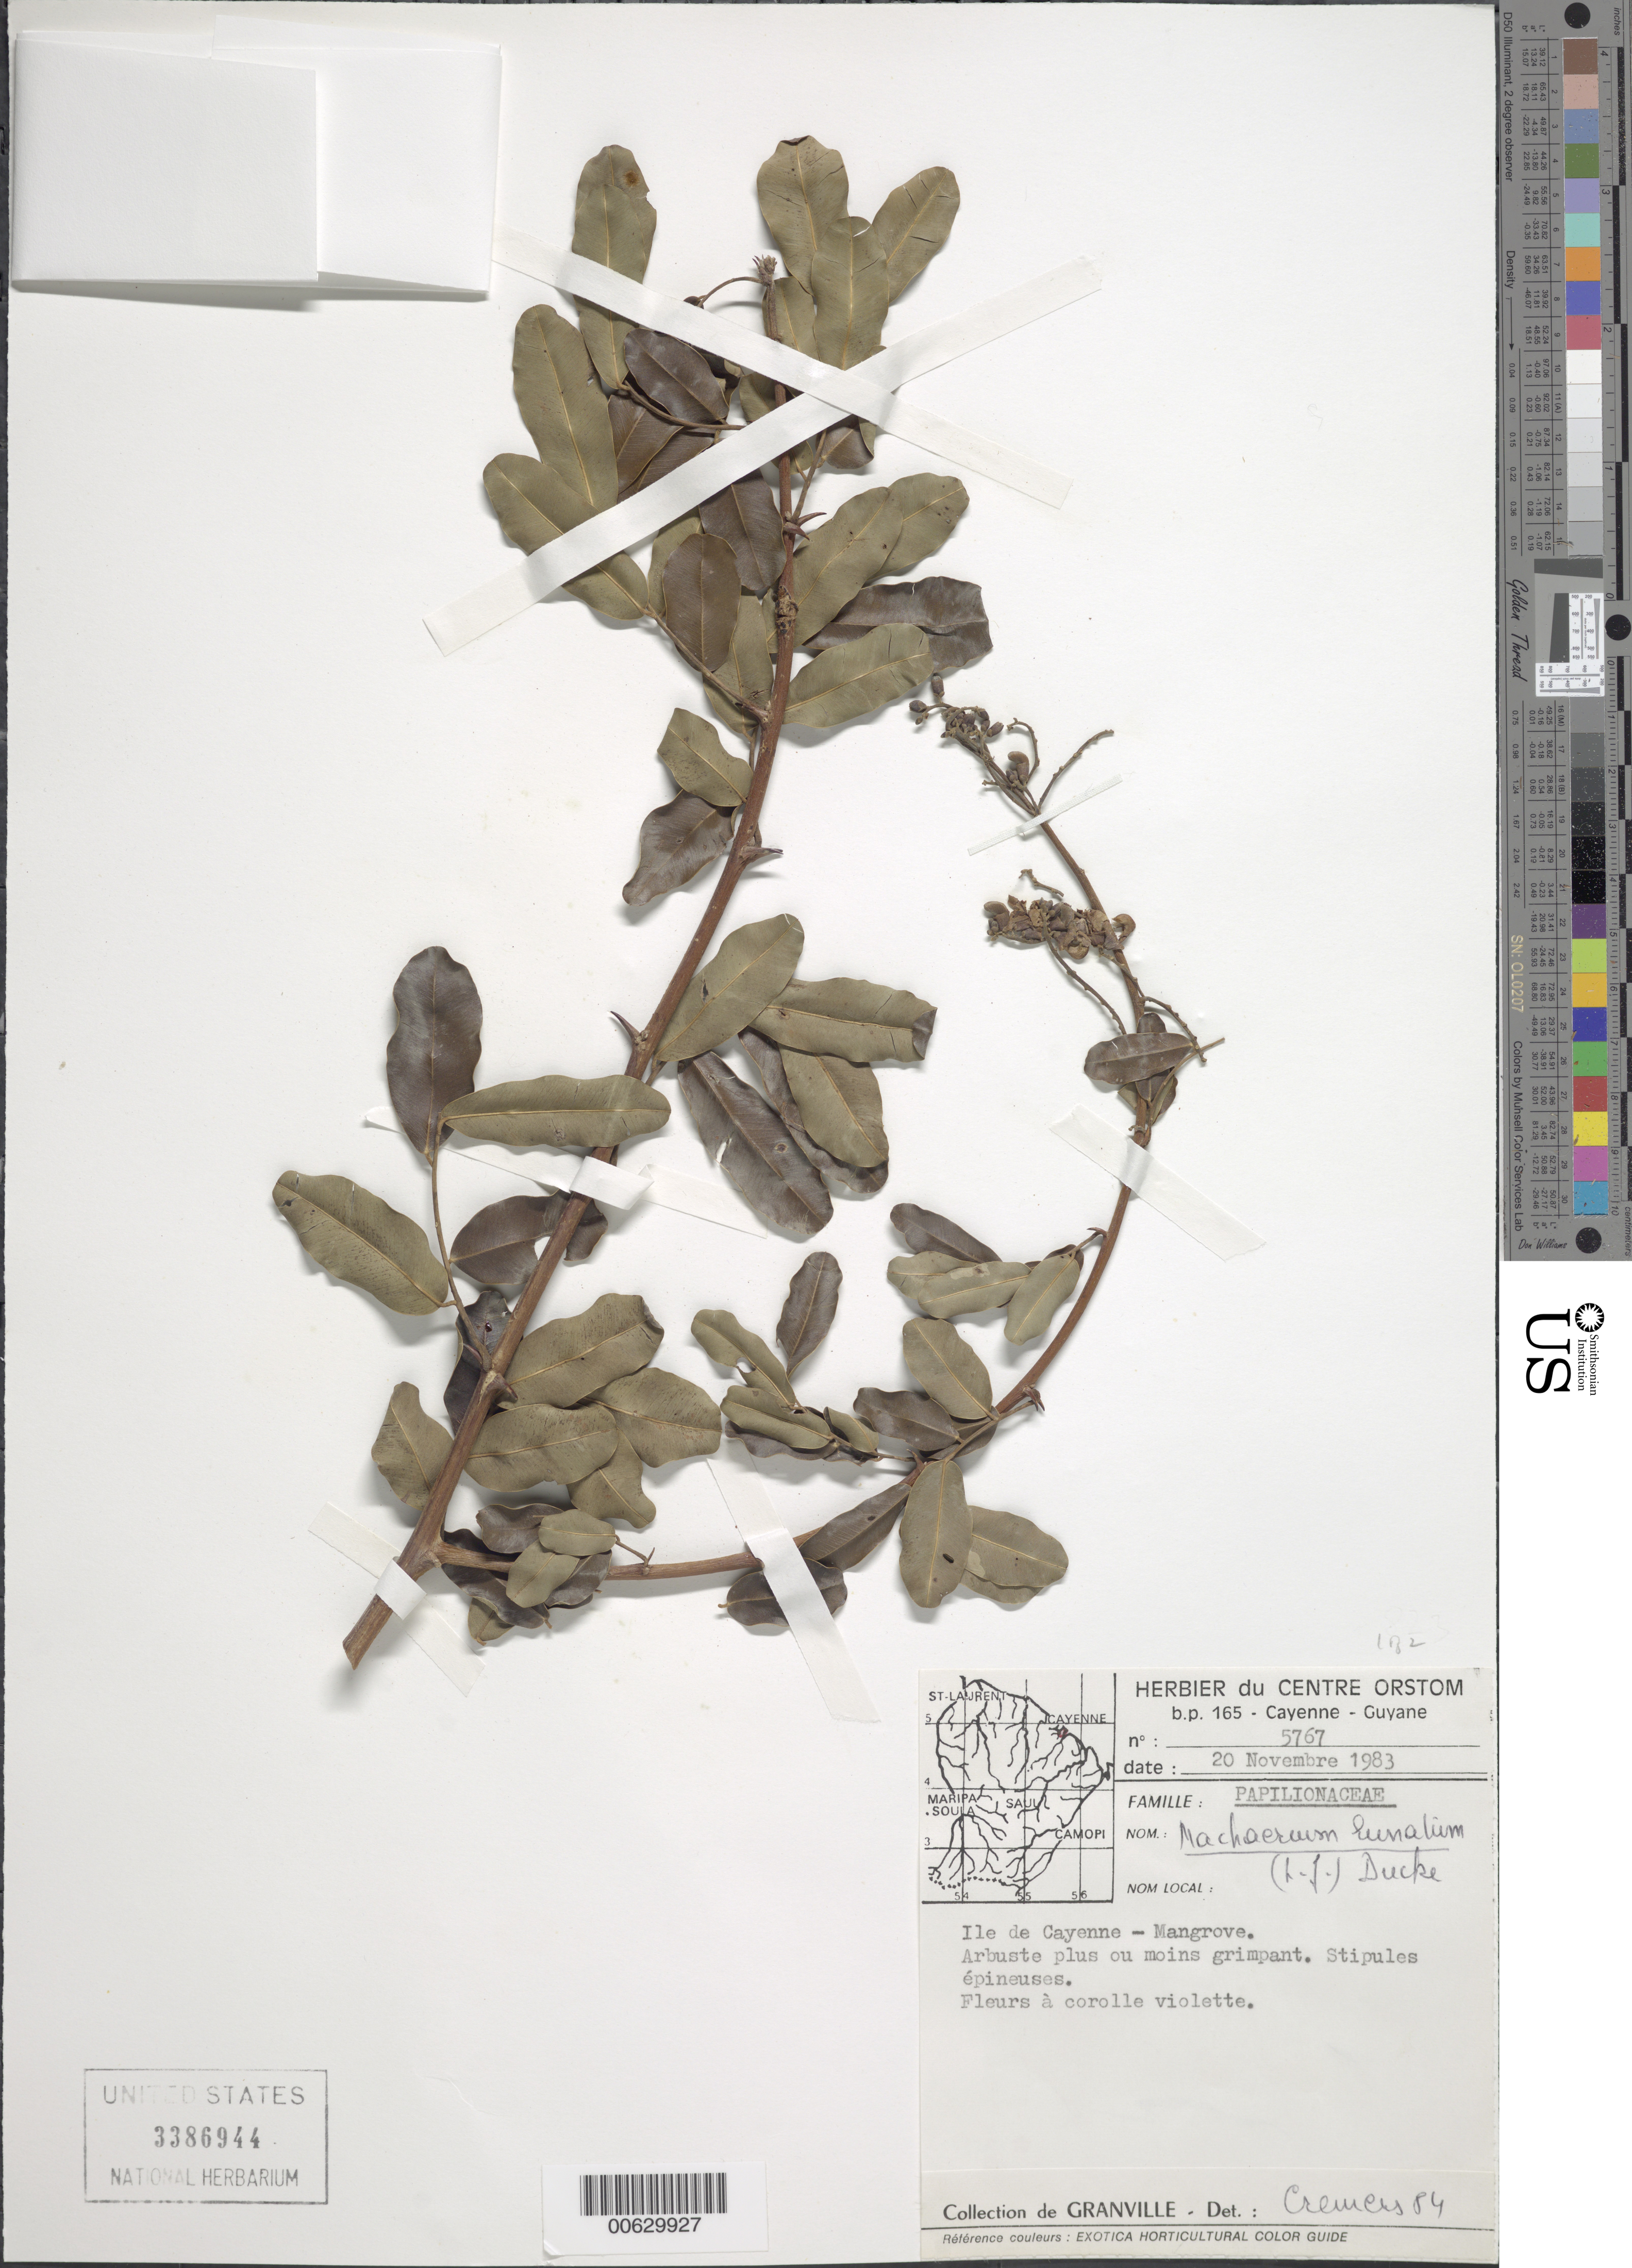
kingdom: Plantae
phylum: Tracheophyta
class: Magnoliopsida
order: Fabales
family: Fabaceae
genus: Machaerium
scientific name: Machaerium lunatum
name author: (L. f.) Ducke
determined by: Cremers, Georges A.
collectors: J.-J. de Granville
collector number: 5767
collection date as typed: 20-Nov-83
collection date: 1983-11-20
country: French Guiana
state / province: Cayenne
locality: Cayenne, littoral de l'Ile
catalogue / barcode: US 3386944